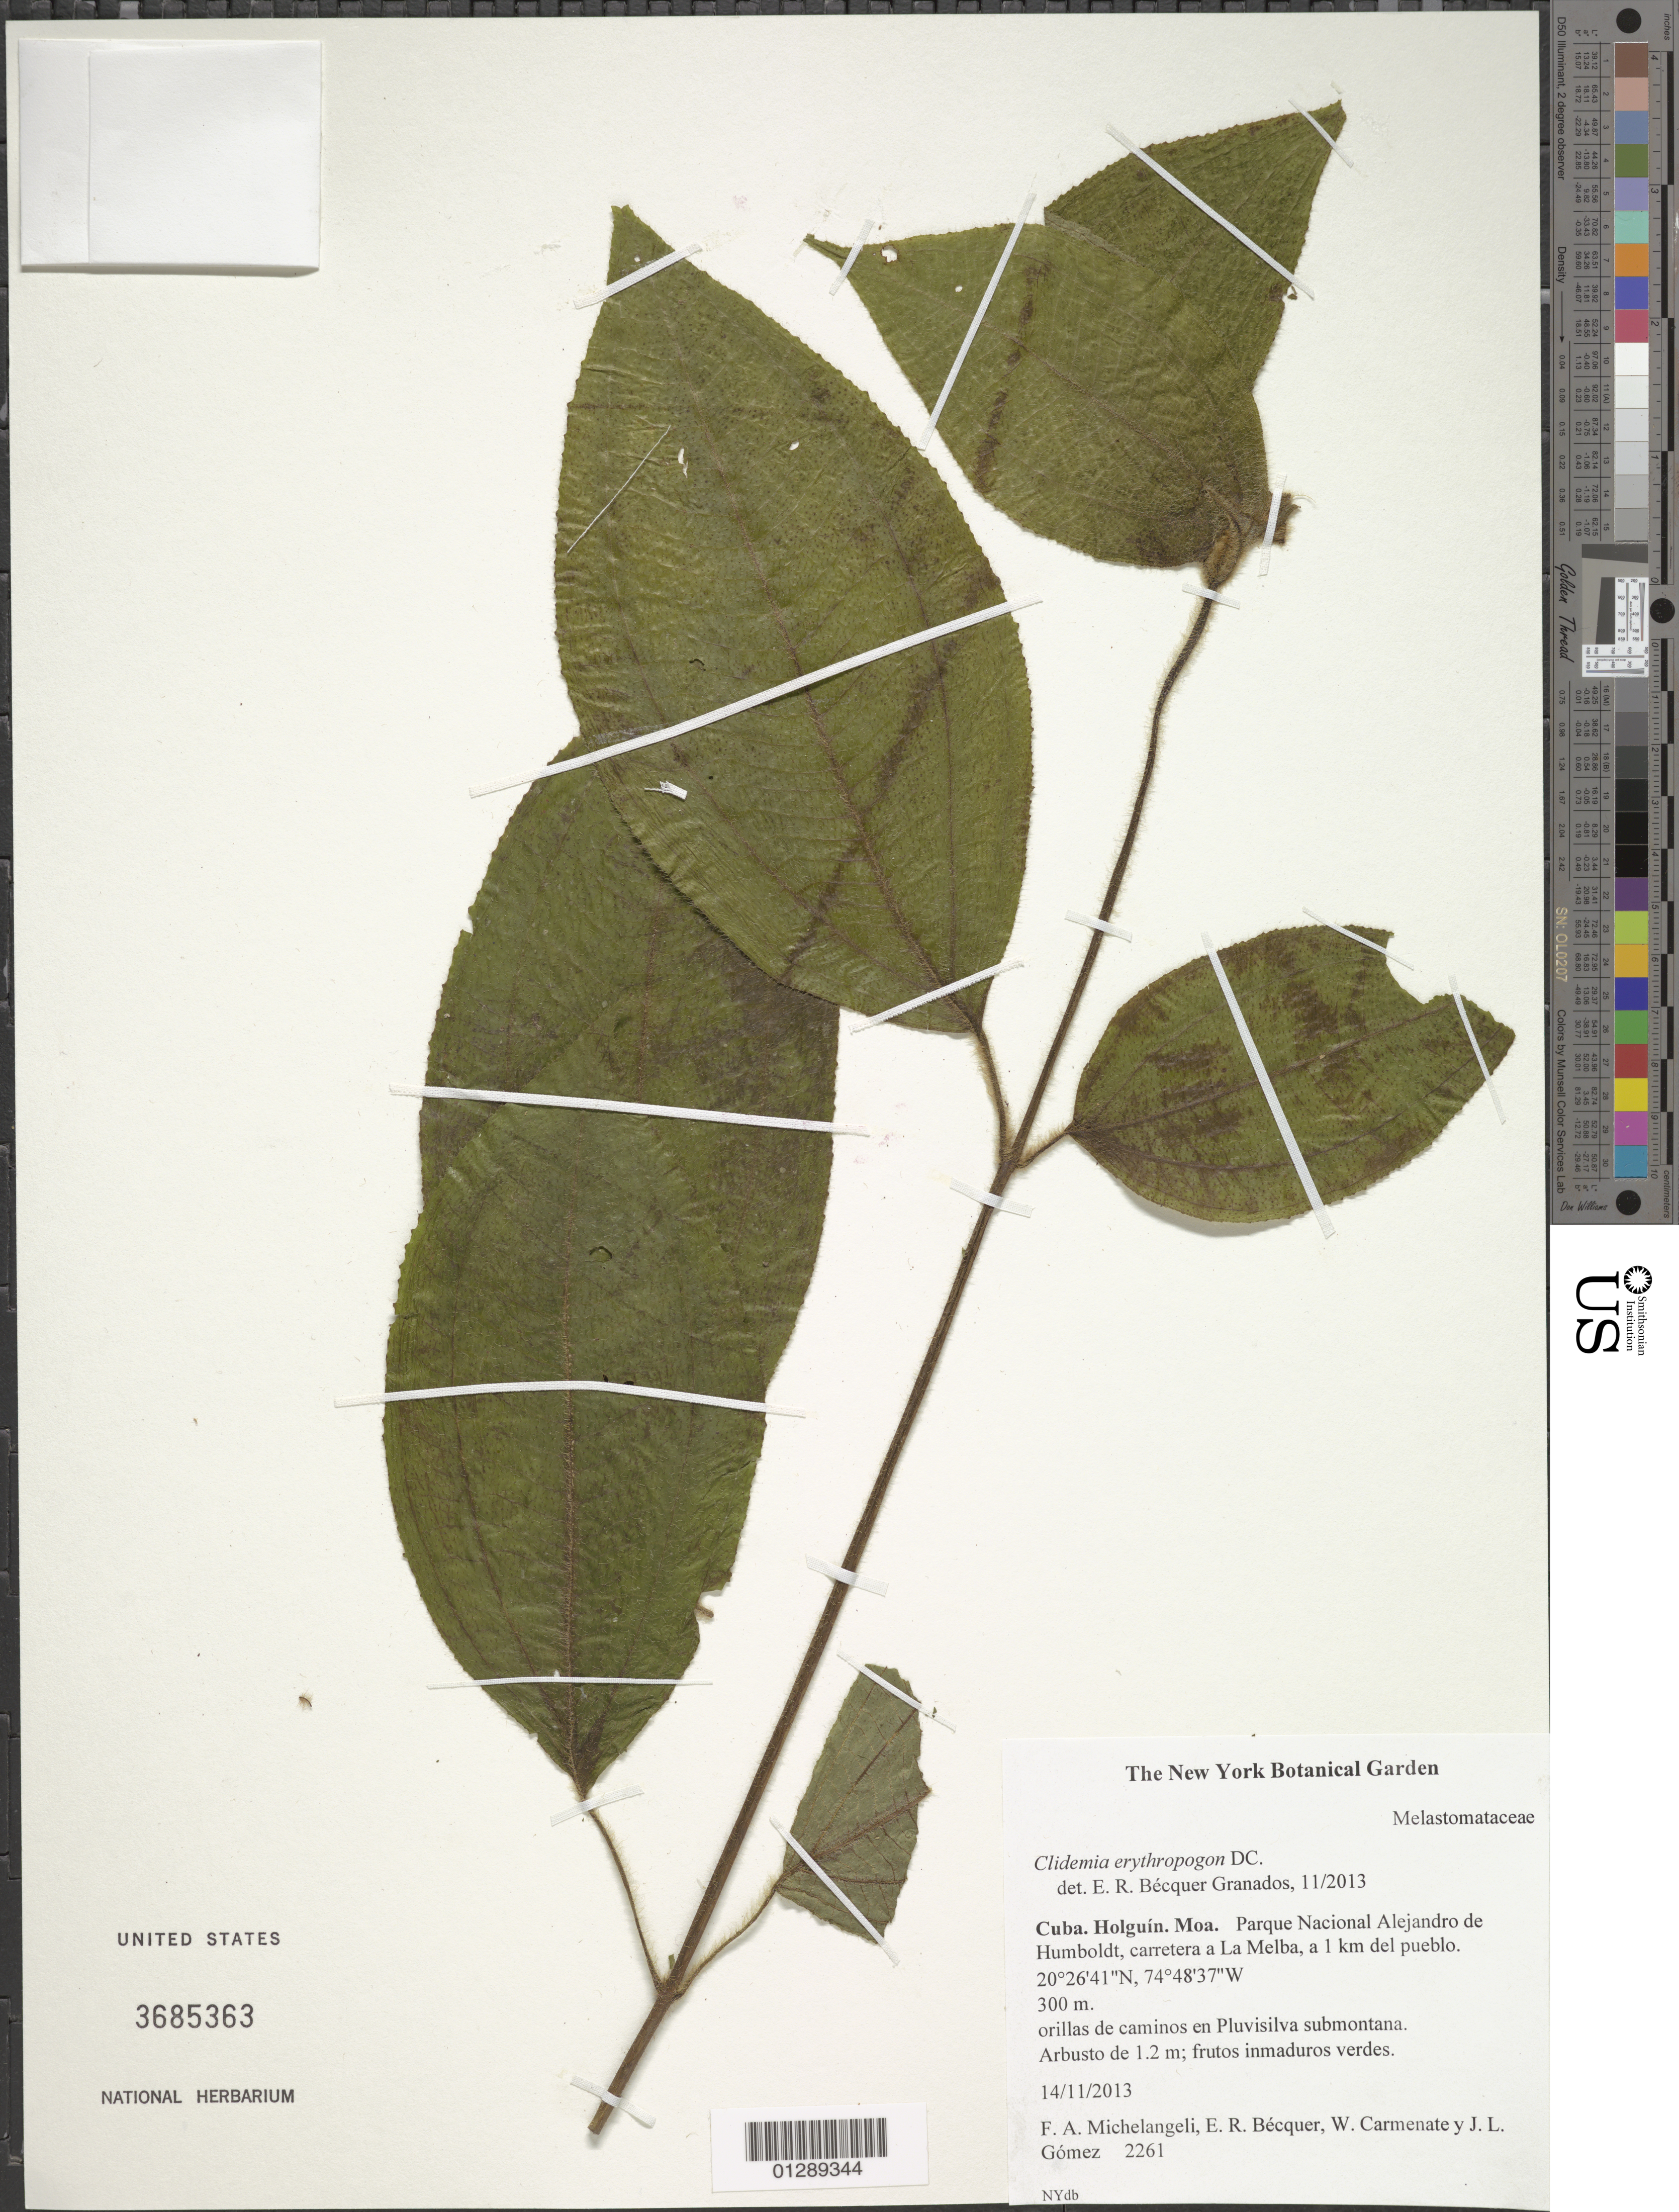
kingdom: Plantae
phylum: Tracheophyta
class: Magnoliopsida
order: Myrtales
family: Melastomataceae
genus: Clidemia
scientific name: Clidemia erythropogon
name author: DC.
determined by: Bécquer Granados, E. R., (HAJB)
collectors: F. A. Michelangeli, E. R. Bécquer Granados, W. Carmenate & J. Gomez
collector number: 2261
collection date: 2013-11-14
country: Cuba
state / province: Holguin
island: Cuba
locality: Moa. Parque Nacional Alejandro de Humboldt, carretera a La Melba, a 1 km del pueblo.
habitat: Orillas de caminos en Pluvisilva submontana.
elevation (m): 300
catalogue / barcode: US 3685363